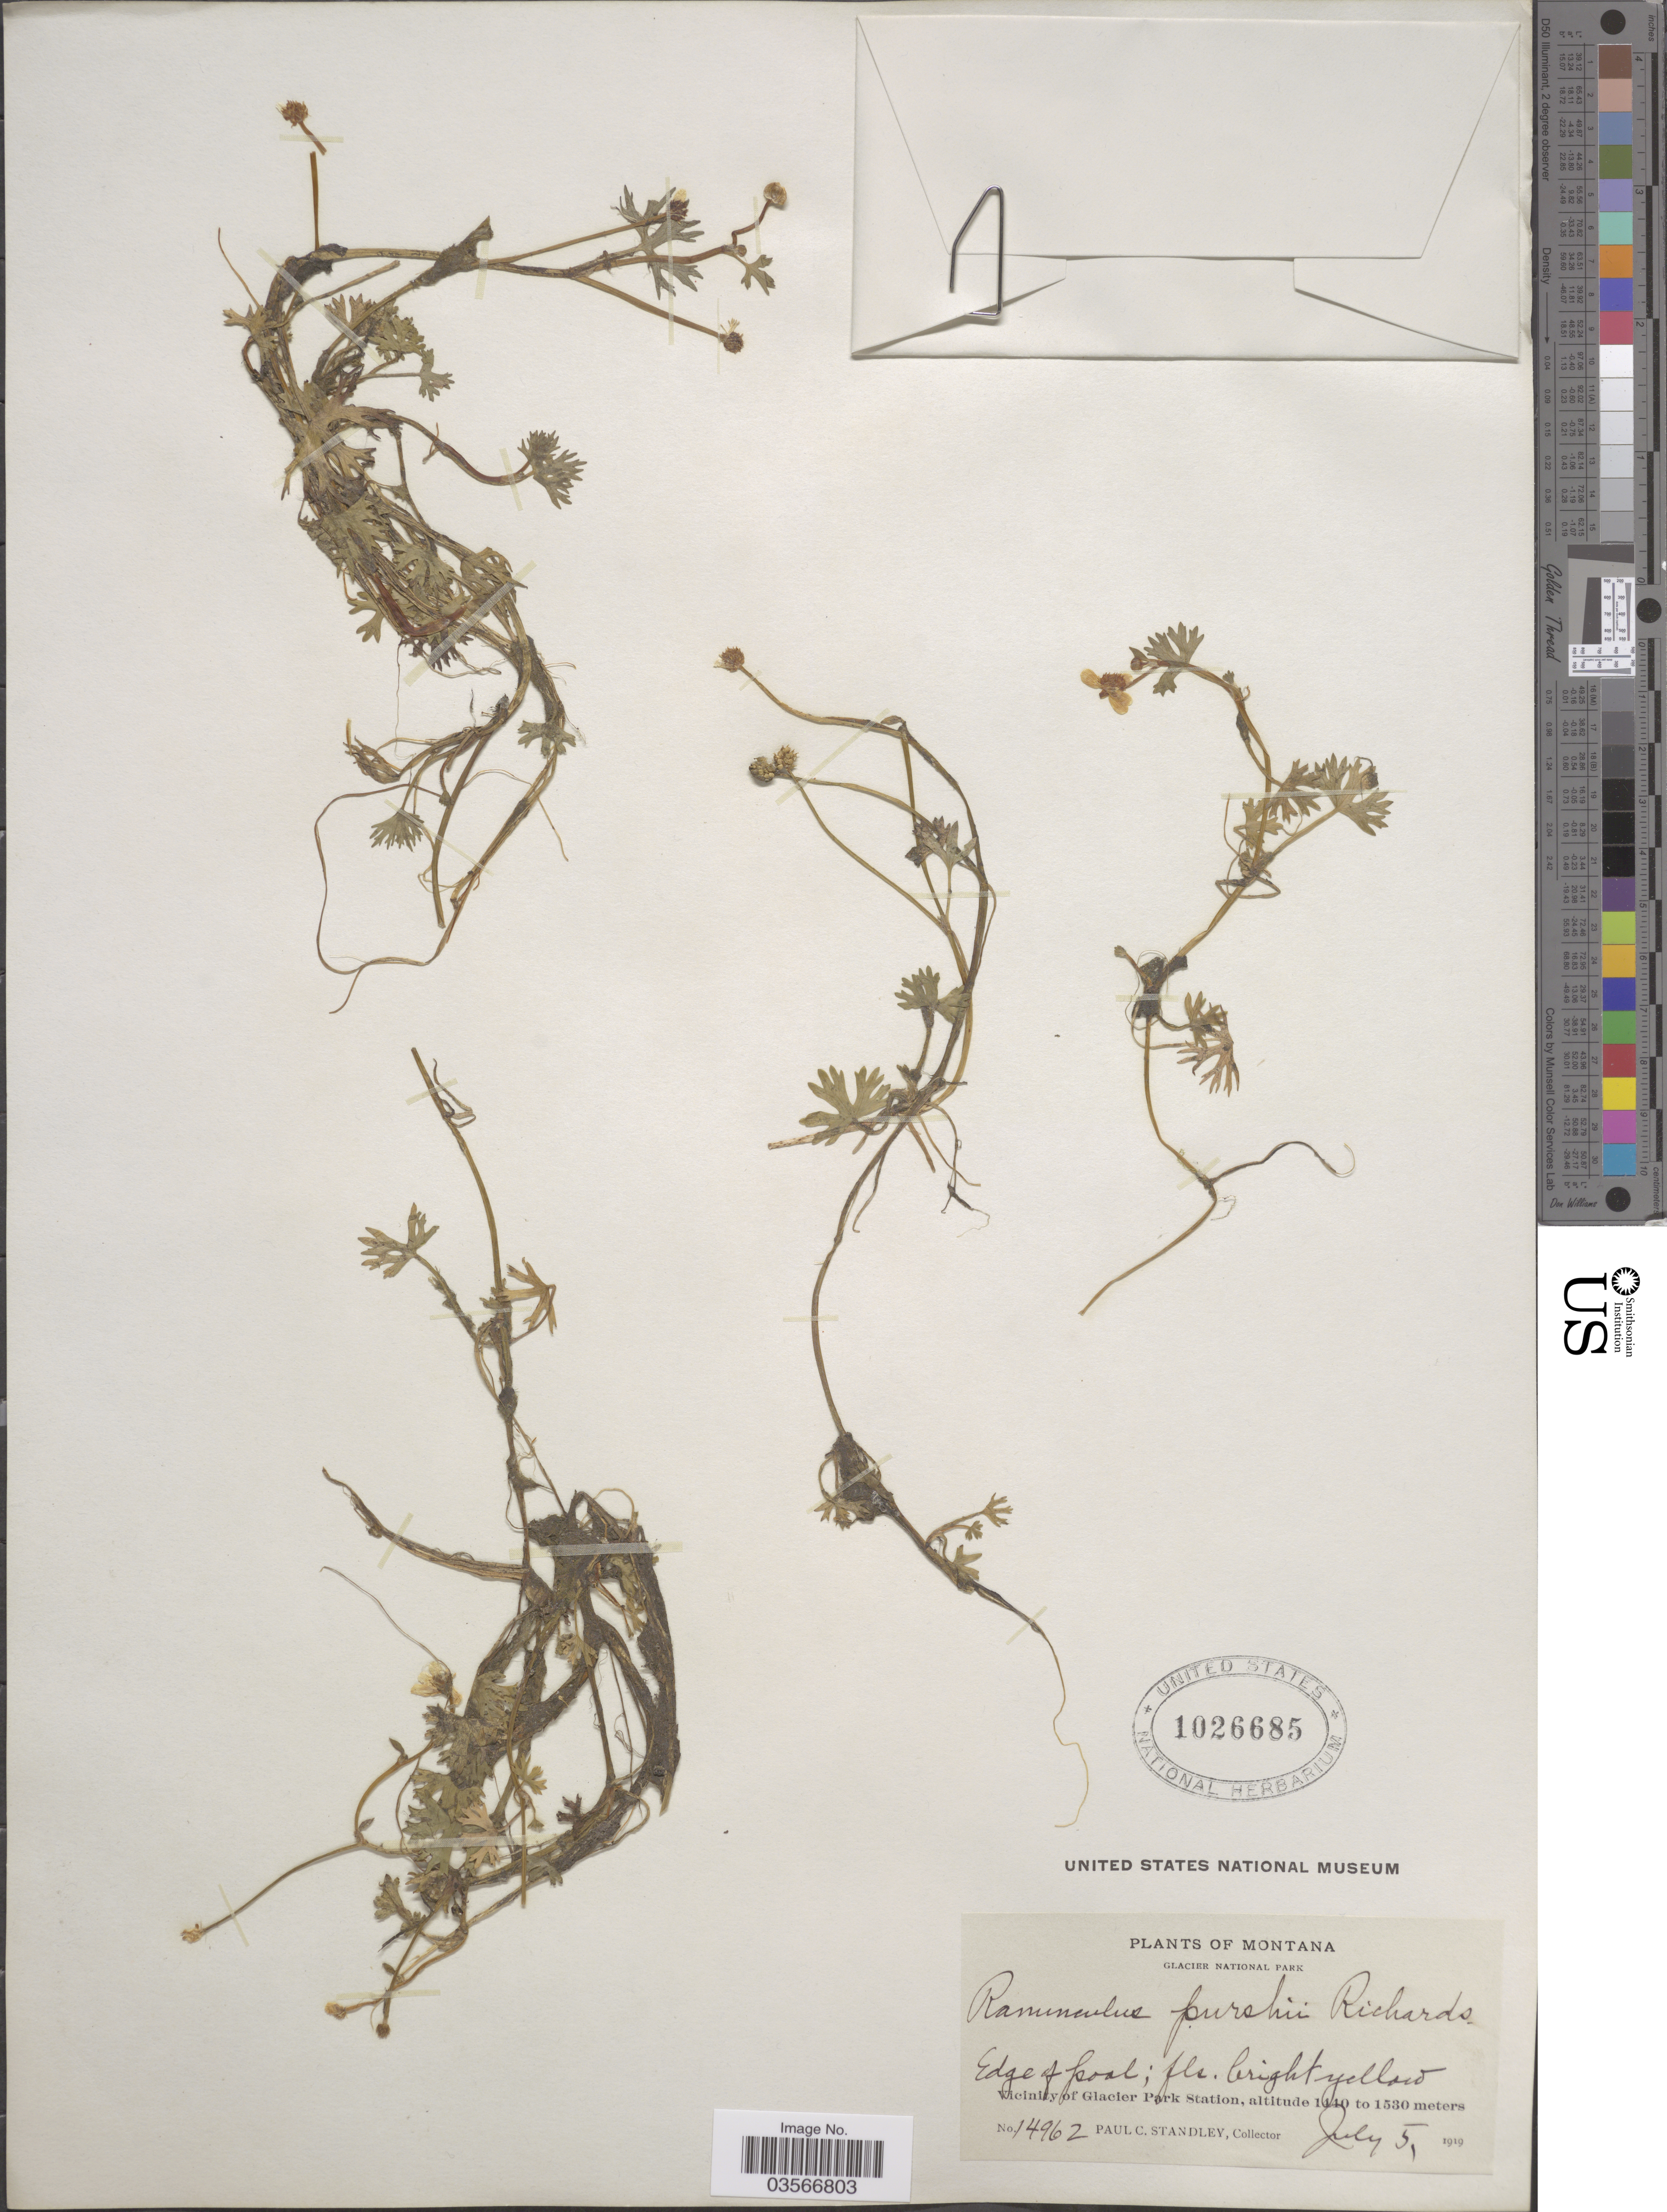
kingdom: Plantae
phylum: Tracheophyta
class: Magnoliopsida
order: Ranunculales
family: Ranunculaceae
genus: Ranunculus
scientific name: Ranunculus gmelinii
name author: DC.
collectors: P. C. Standley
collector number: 14962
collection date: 1919-07-05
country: United States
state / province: Montana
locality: Glacier National Park. Vicinity of Glacier Park Station.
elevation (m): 1440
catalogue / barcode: US 1026685